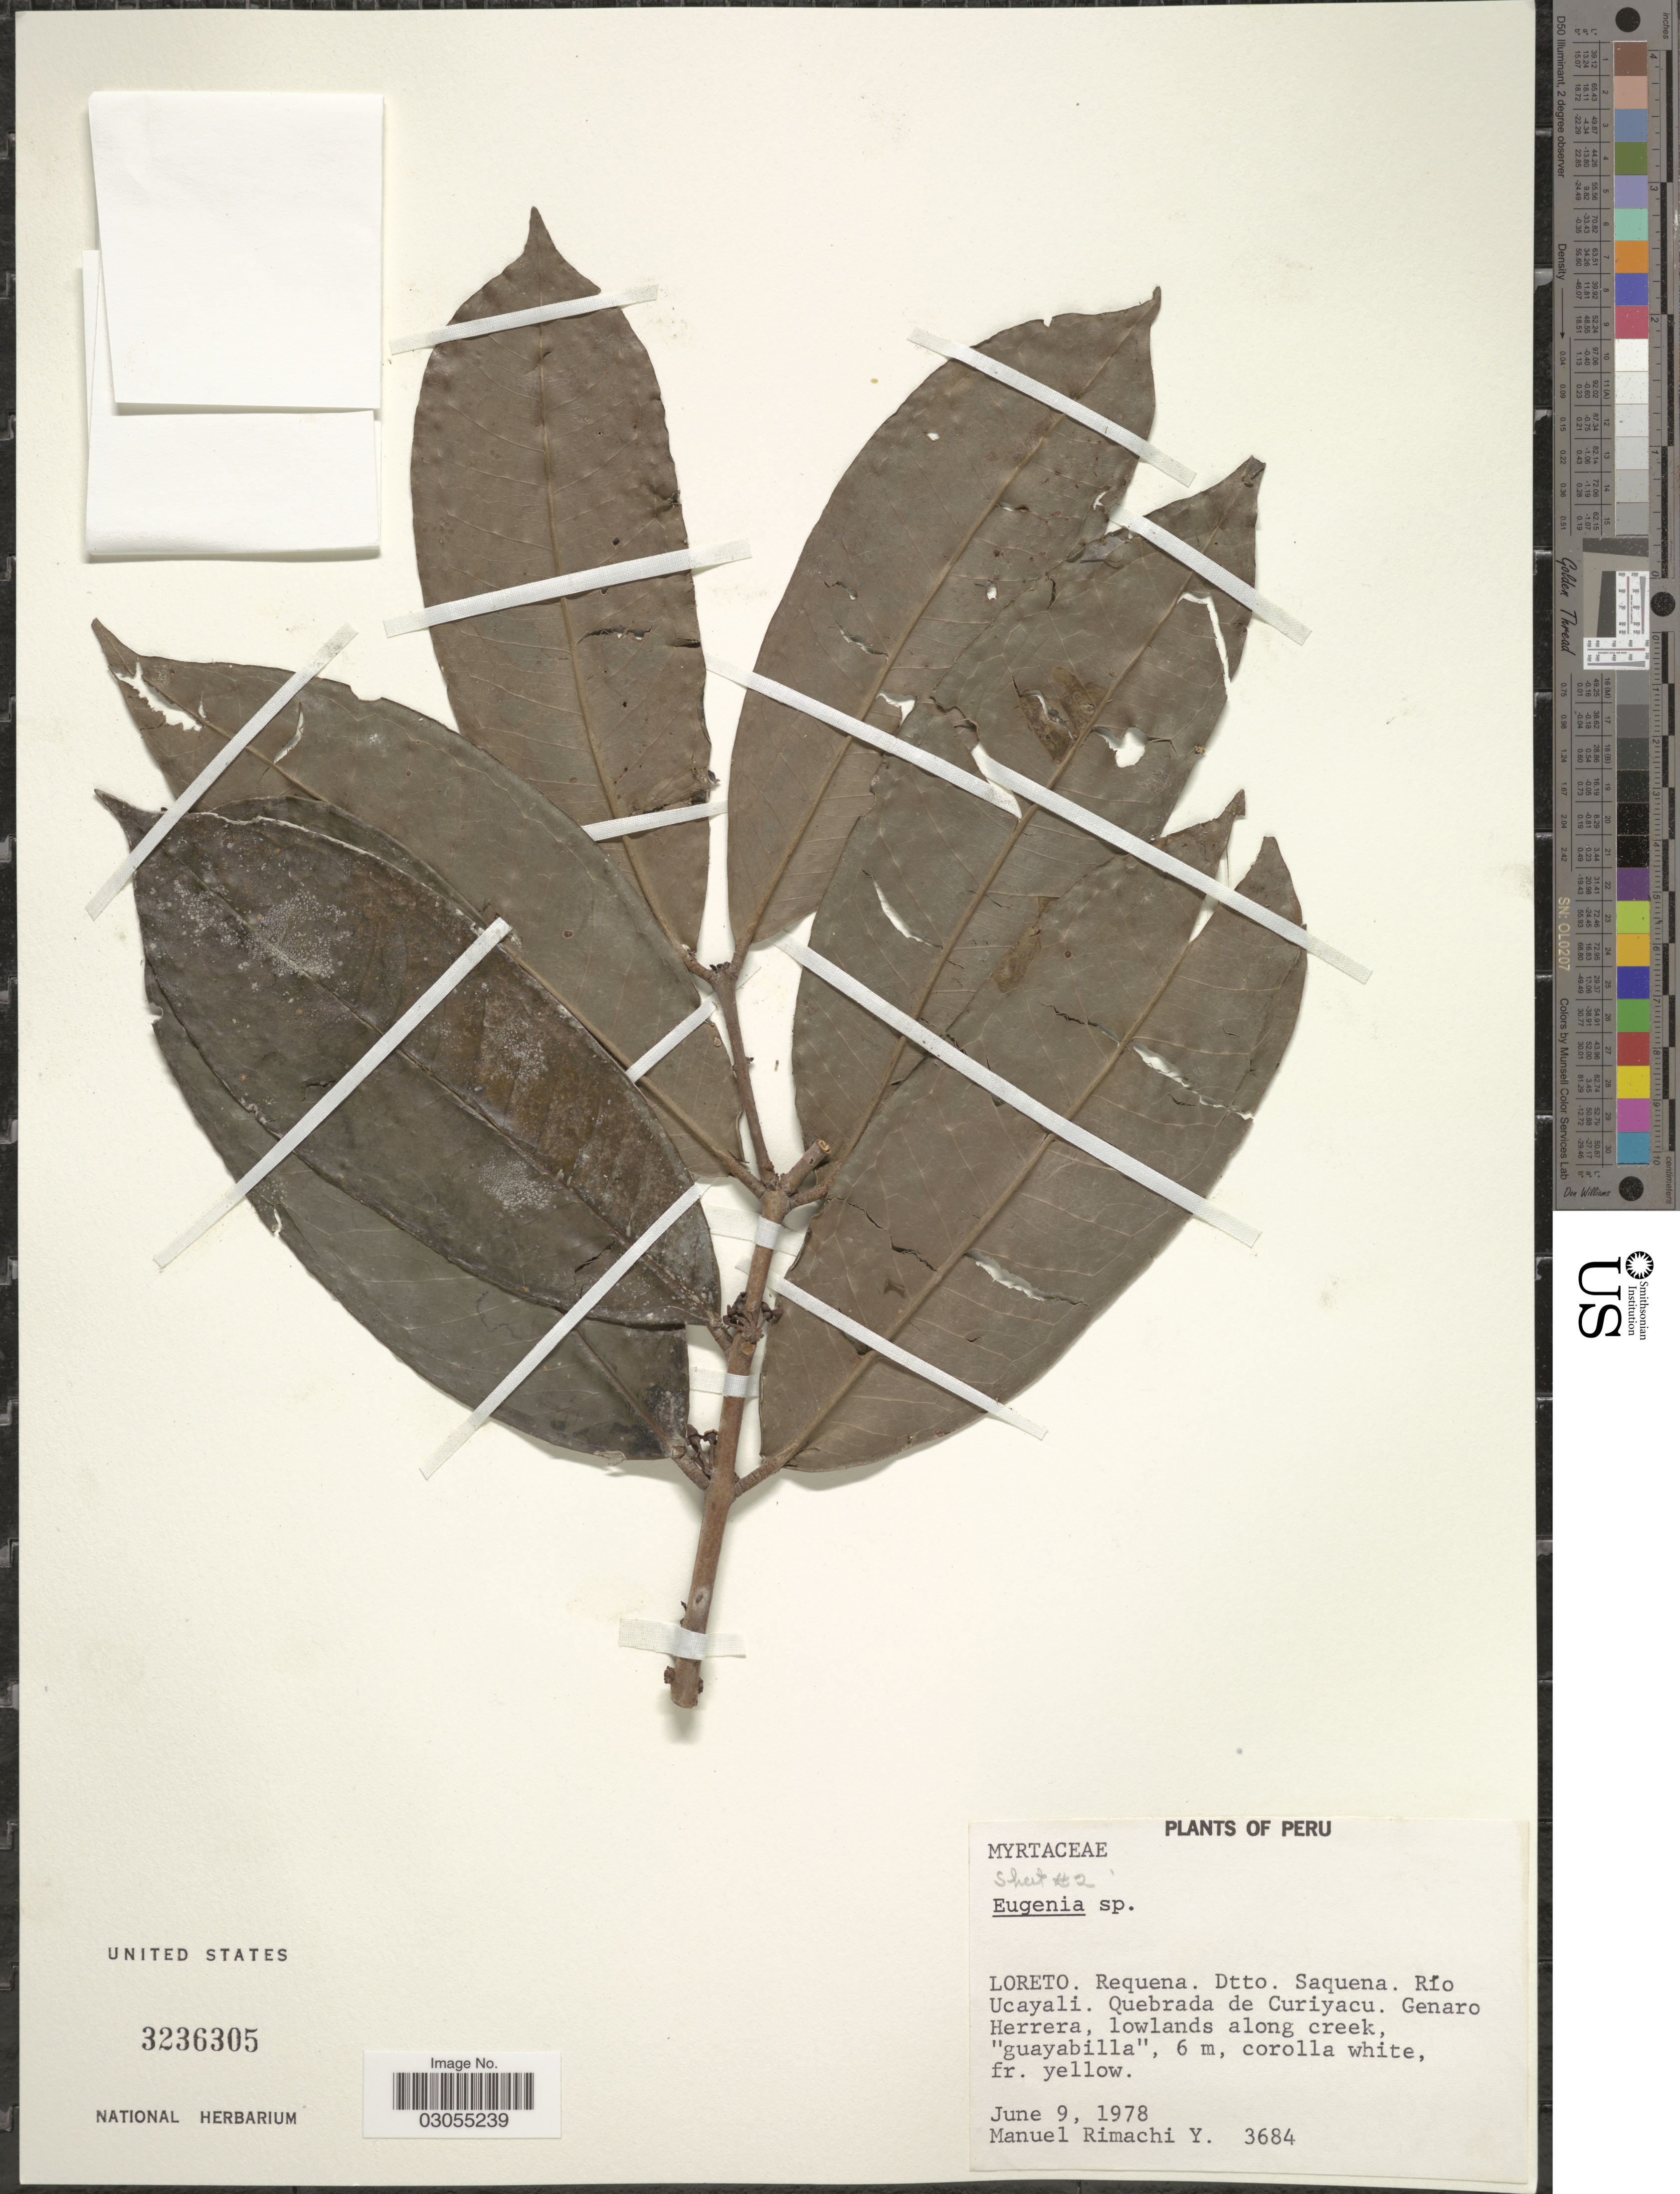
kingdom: Plantae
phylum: Tracheophyta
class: Magnoliopsida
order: Myrtales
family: Myrtaceae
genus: Eugenia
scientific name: Eugenia sp.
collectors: M. Rimachi Y.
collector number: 3684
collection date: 1978-06-09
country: Peru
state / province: Loreto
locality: Requena. Dtto.Saquena. Río Ucayali. Quebrada de Curiyacu. Genaro Herrera, lowlands along creek.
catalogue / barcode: US 3236305